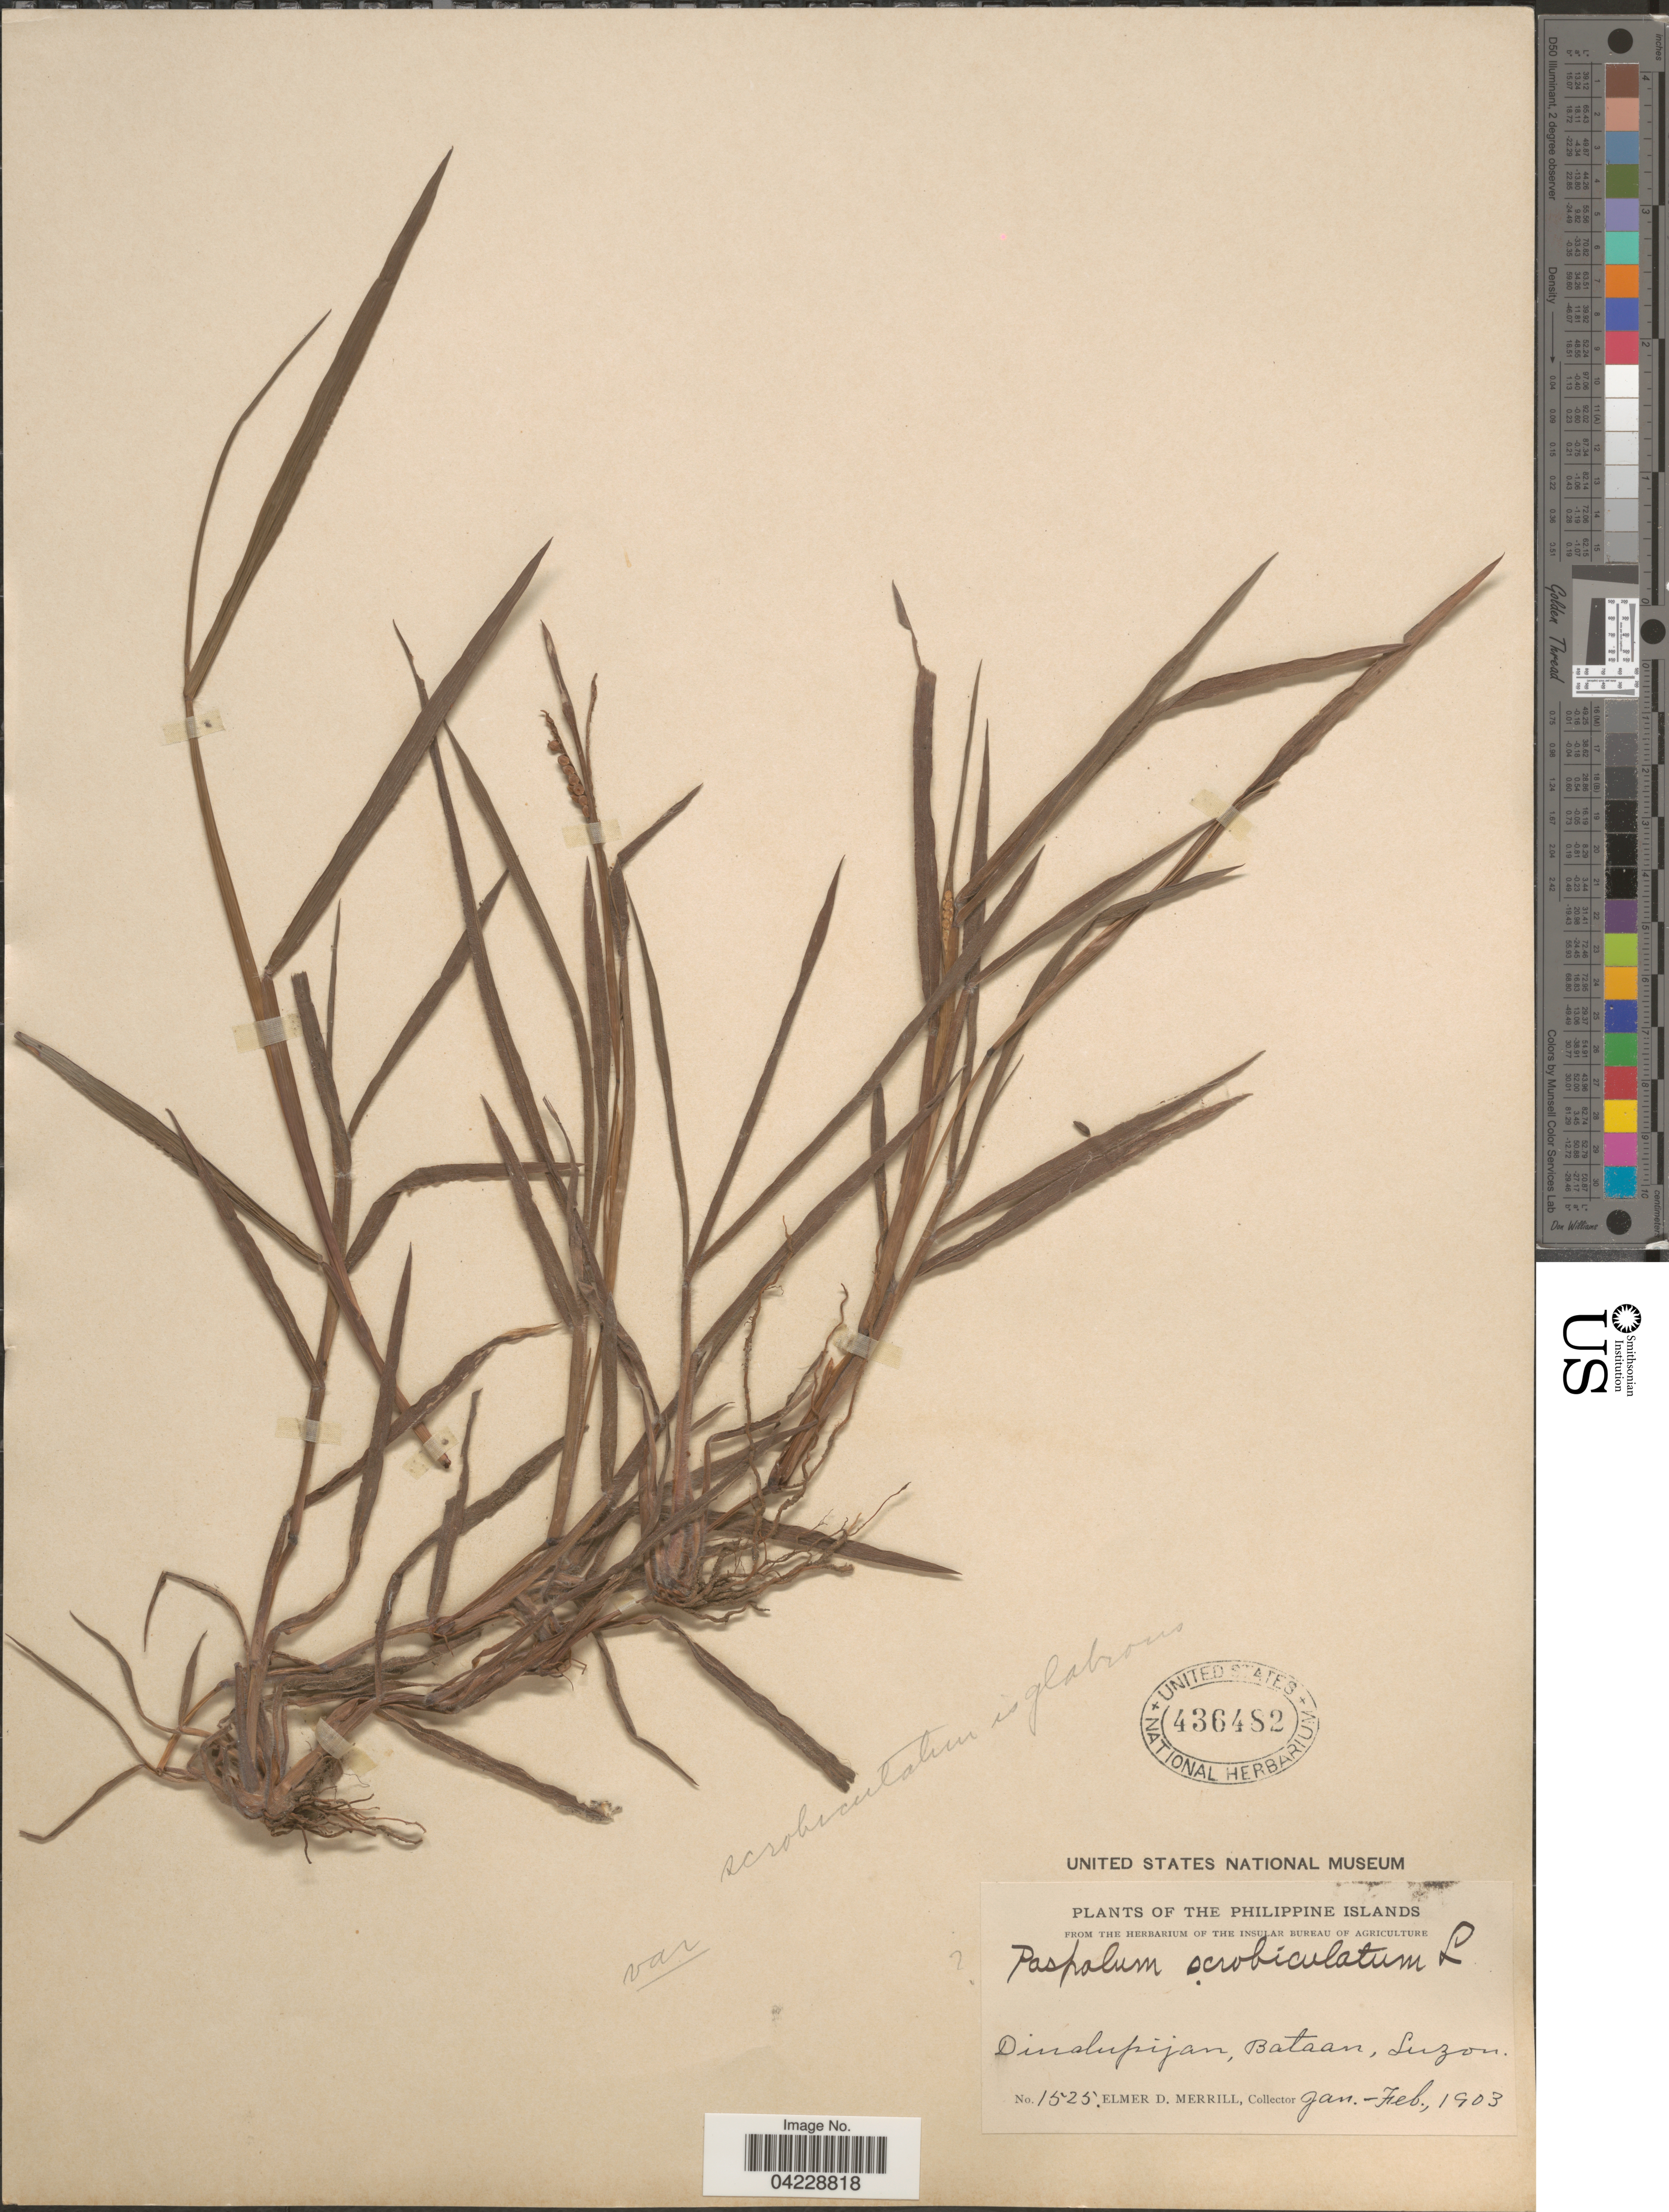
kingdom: Plantae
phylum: Tracheophyta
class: Liliopsida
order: Poales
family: Poaceae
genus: Paspalum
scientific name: Paspalum scrobiculatum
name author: L.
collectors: E. D. Merrill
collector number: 1525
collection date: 1903-01/1903-02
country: Philippines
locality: Dinalupijan, Bataan, Luzon.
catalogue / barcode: US 436482